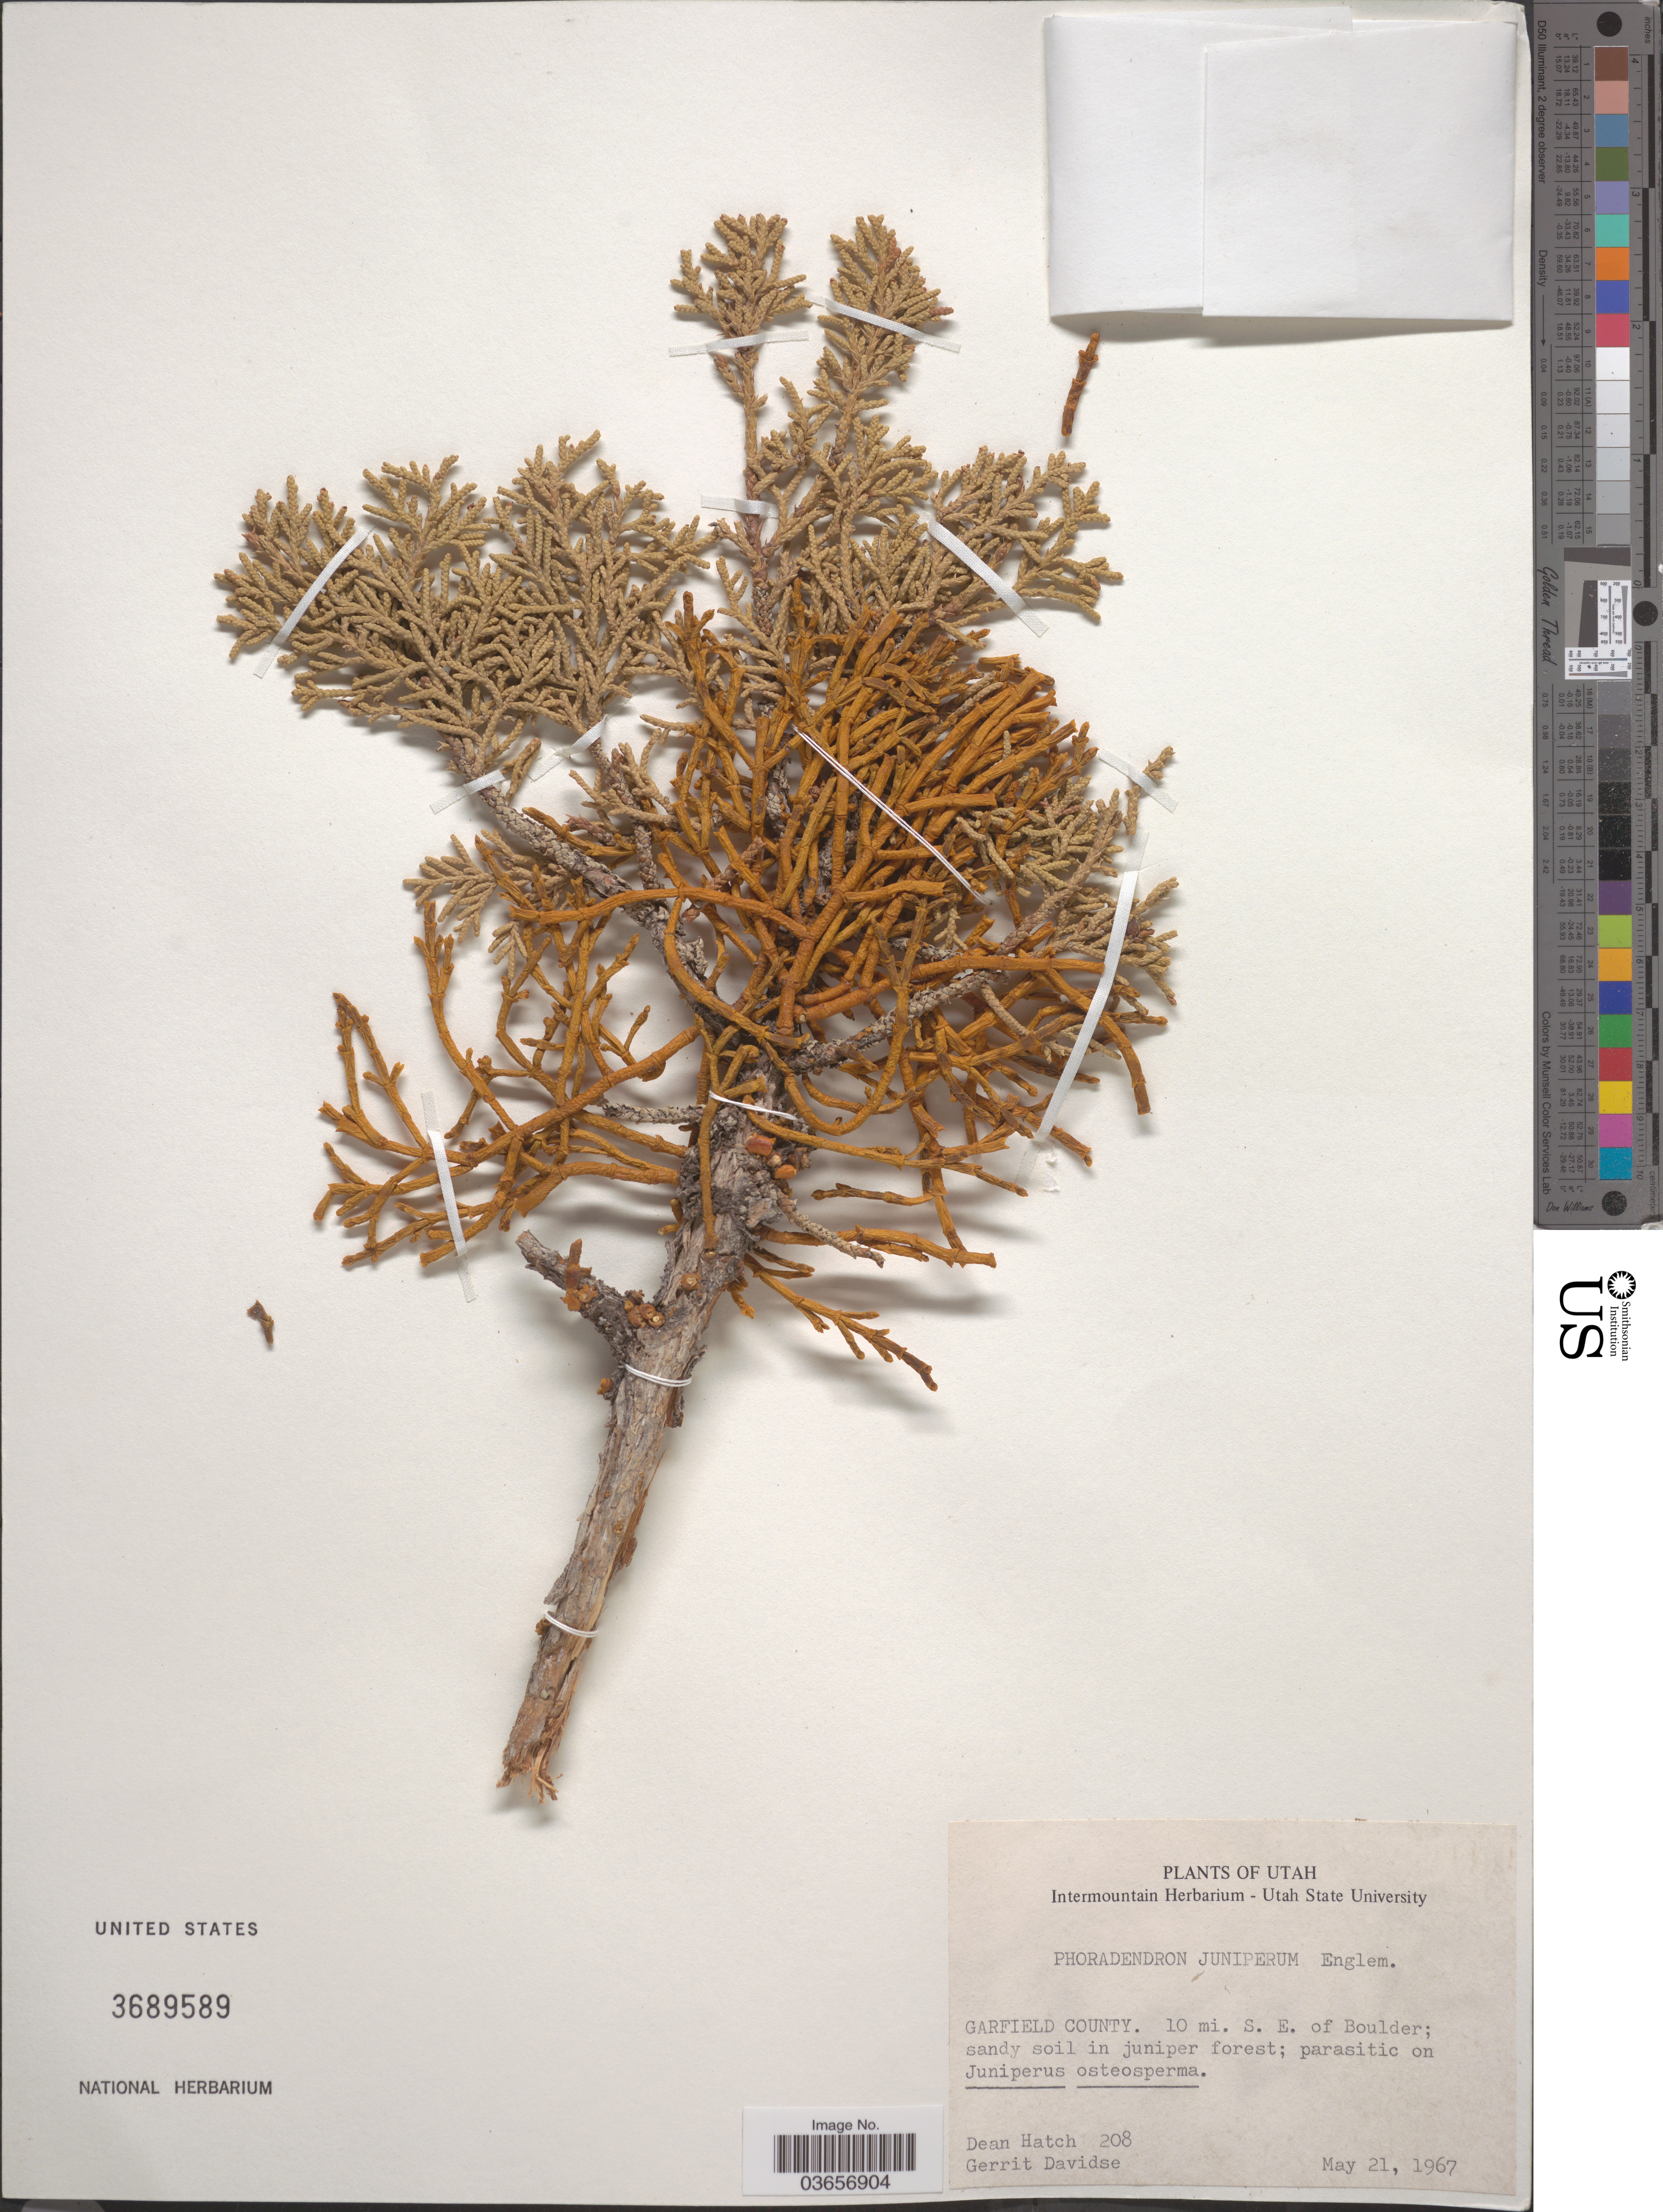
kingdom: Plantae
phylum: Tracheophyta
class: Magnoliopsida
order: Santalales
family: Viscaceae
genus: Phoradendron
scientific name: Phoradendron juniperinum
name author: Engelm. ex A. Gray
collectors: D. Hatch & G. Davidse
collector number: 208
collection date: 1967-05-21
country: United States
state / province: Utah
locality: Garfield County. 10 mi. S.E. of Boulder.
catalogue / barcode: US 3689589